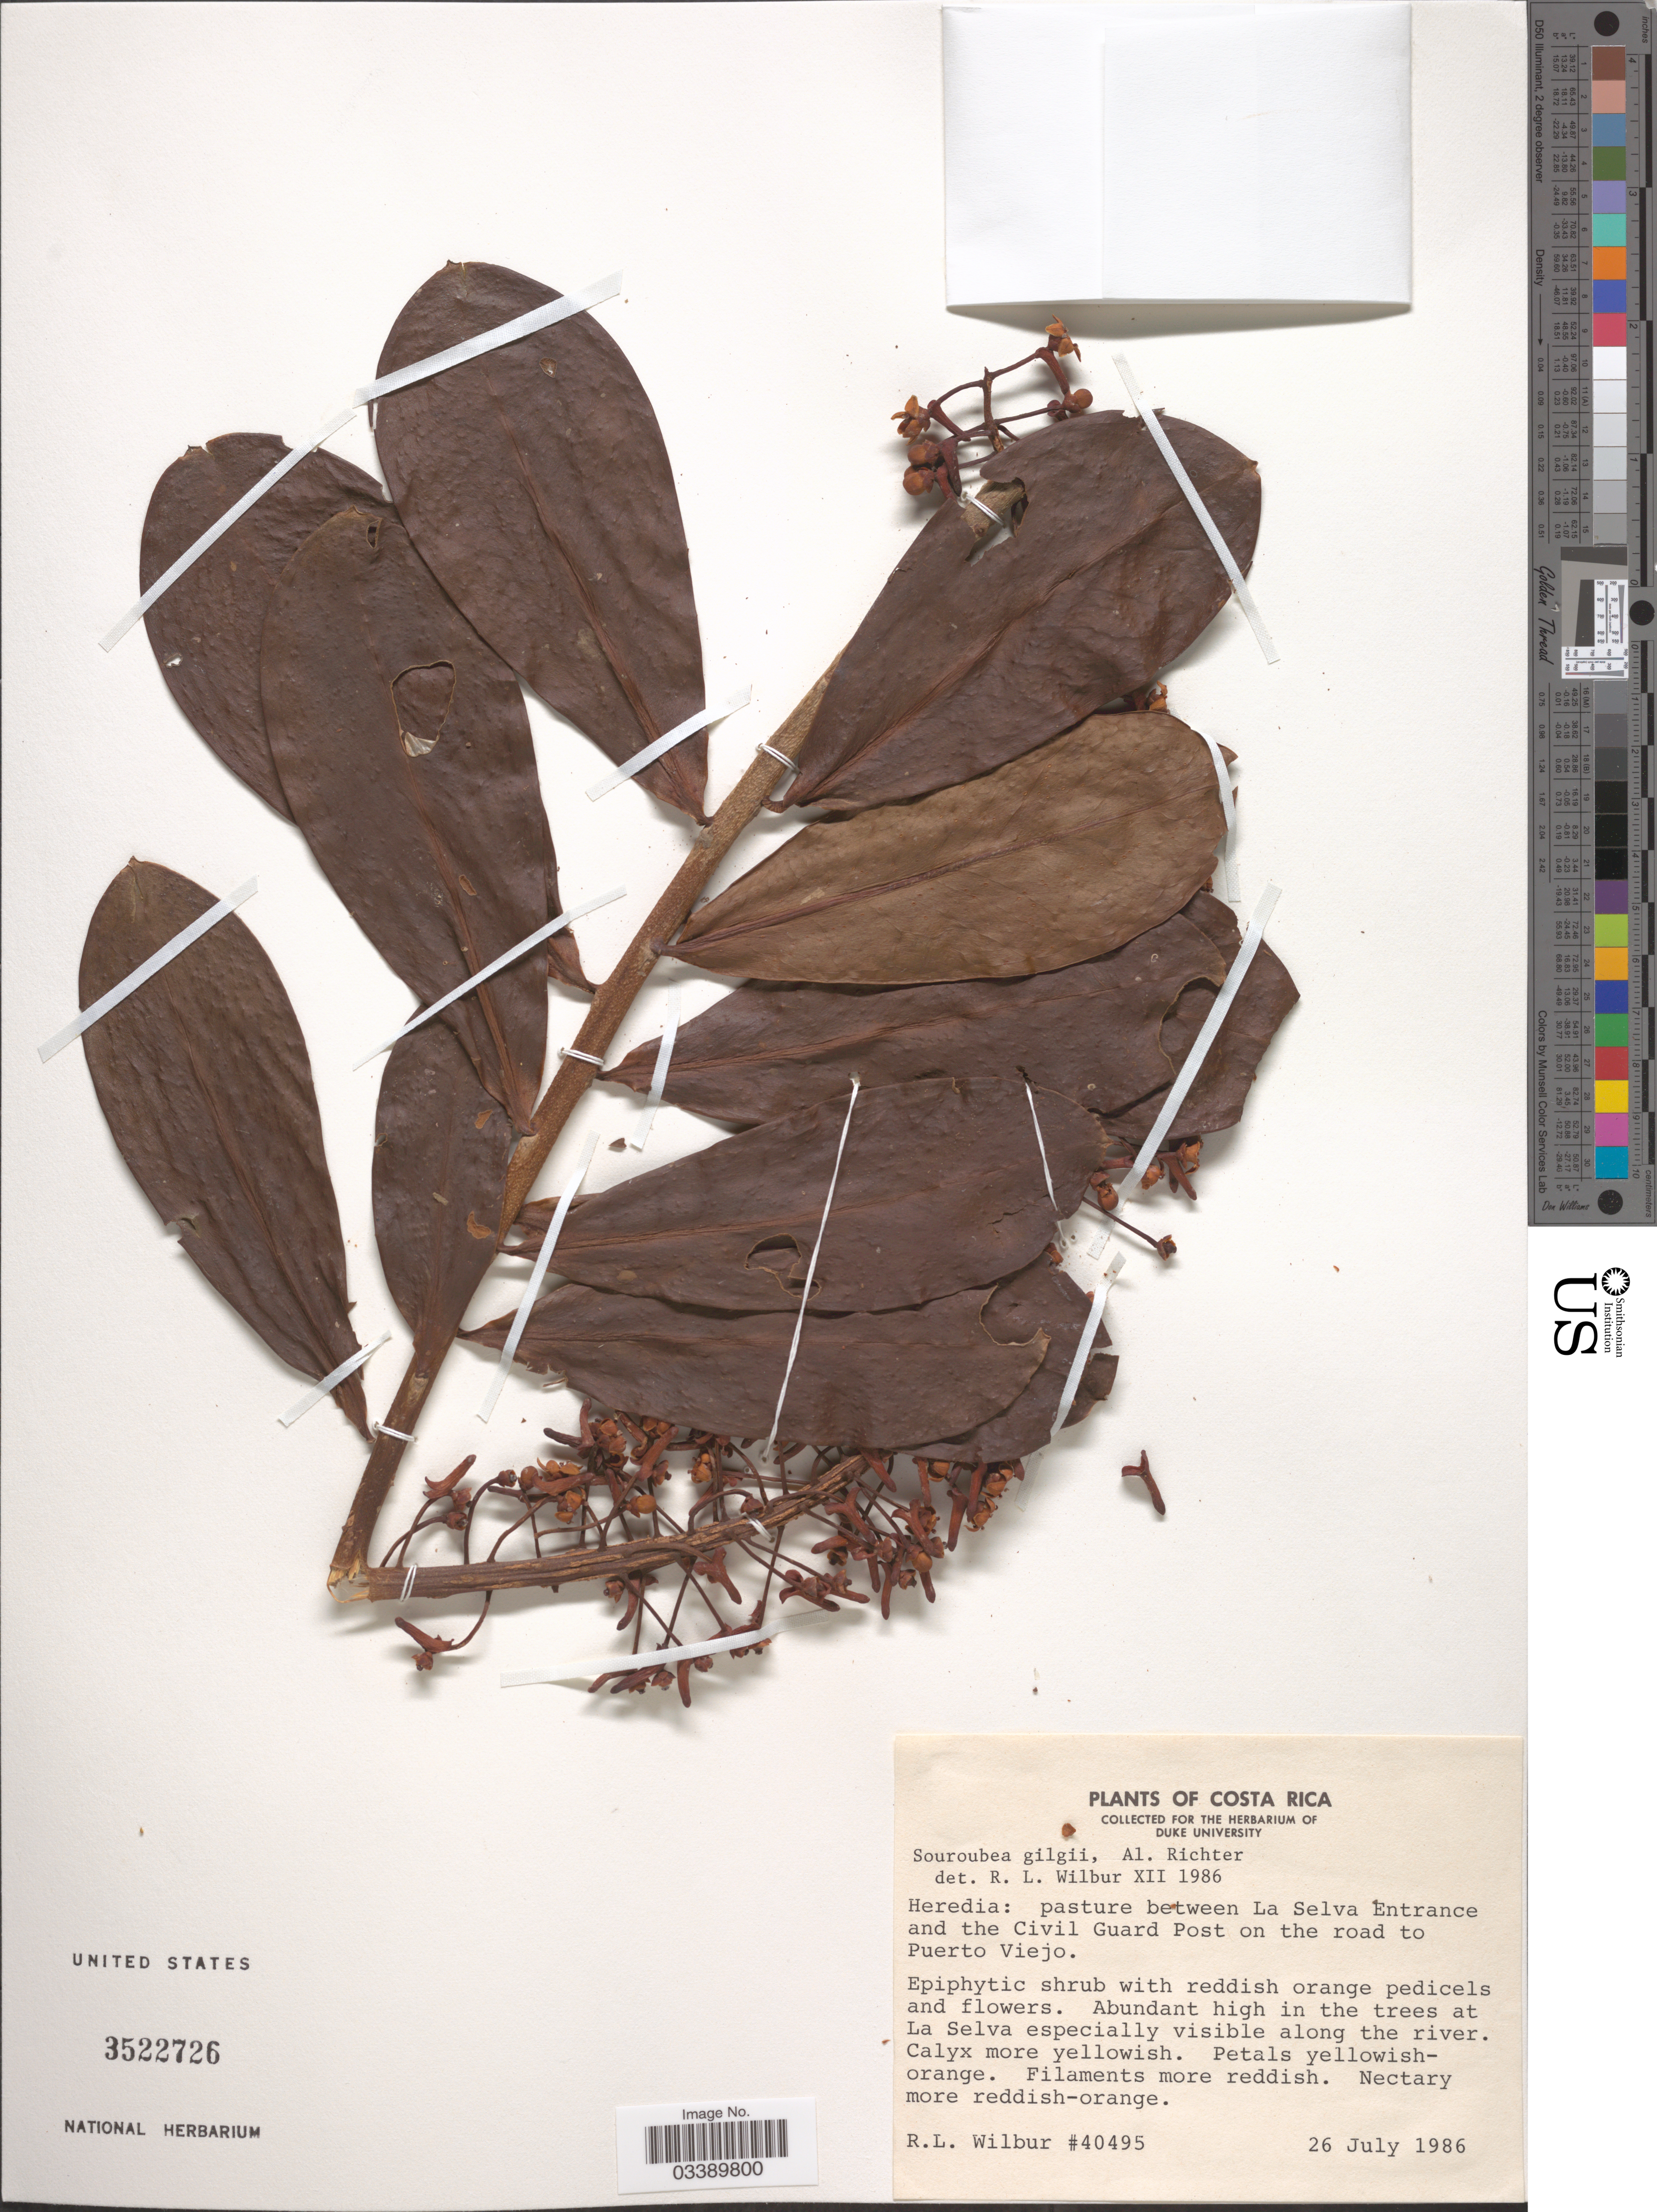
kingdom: Plantae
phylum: Tracheophyta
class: Magnoliopsida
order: Ericales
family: Marcgraviaceae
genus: Souroubea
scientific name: Souroubea gilgii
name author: V.A. Richt.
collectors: R. L. Wilbur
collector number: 40495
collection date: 1986-07-26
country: Costa Rica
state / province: Heredia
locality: Pasture between La Selva Entrance and the Civil Guard Post on the road to Puerto Viejo.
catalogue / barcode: US 3522726